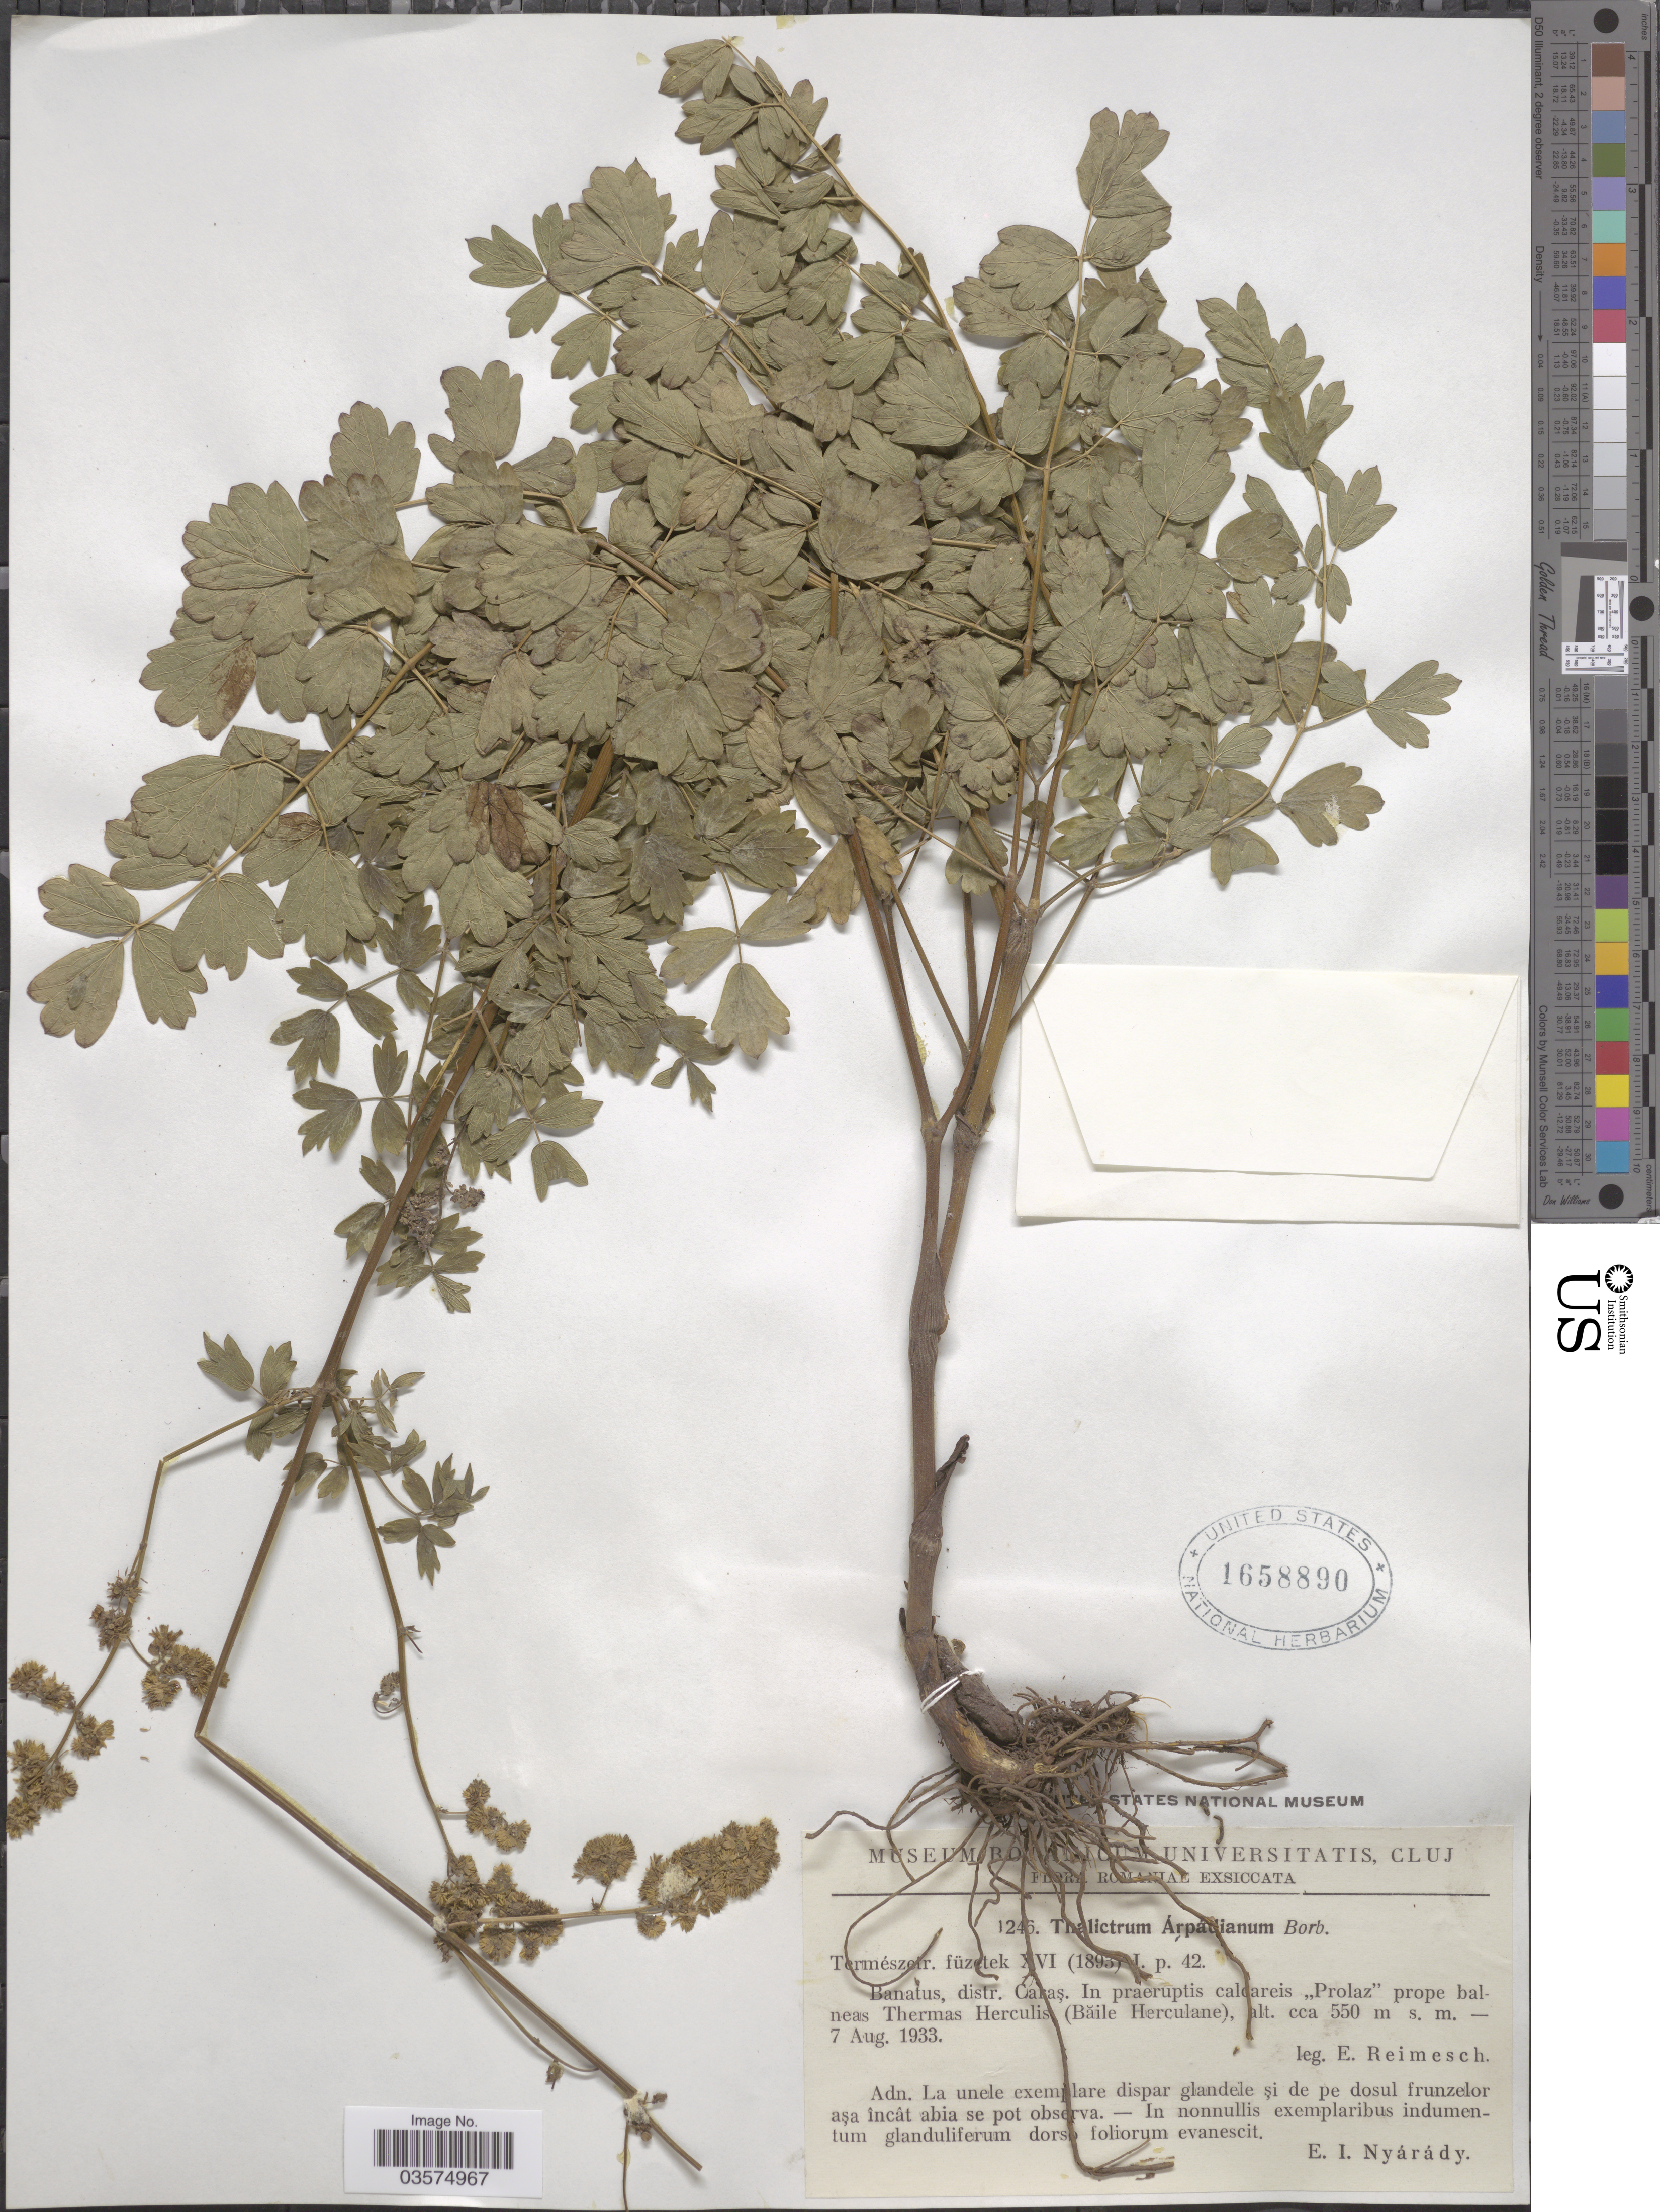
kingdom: Plantae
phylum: Tracheophyta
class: Magnoliopsida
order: Ranunculales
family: Ranunculaceae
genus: Thalictrum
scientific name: Thalictrum arpadinum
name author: Borbás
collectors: E. Reimesch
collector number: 1246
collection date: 1933-08-07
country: Romania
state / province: Caras-Severin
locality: Banatus, distr. Caraş. In praeruptis calcareis "Prolaz" prope balneas Thermas Herculis (Băile Herculane).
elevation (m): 550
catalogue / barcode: US 1658890